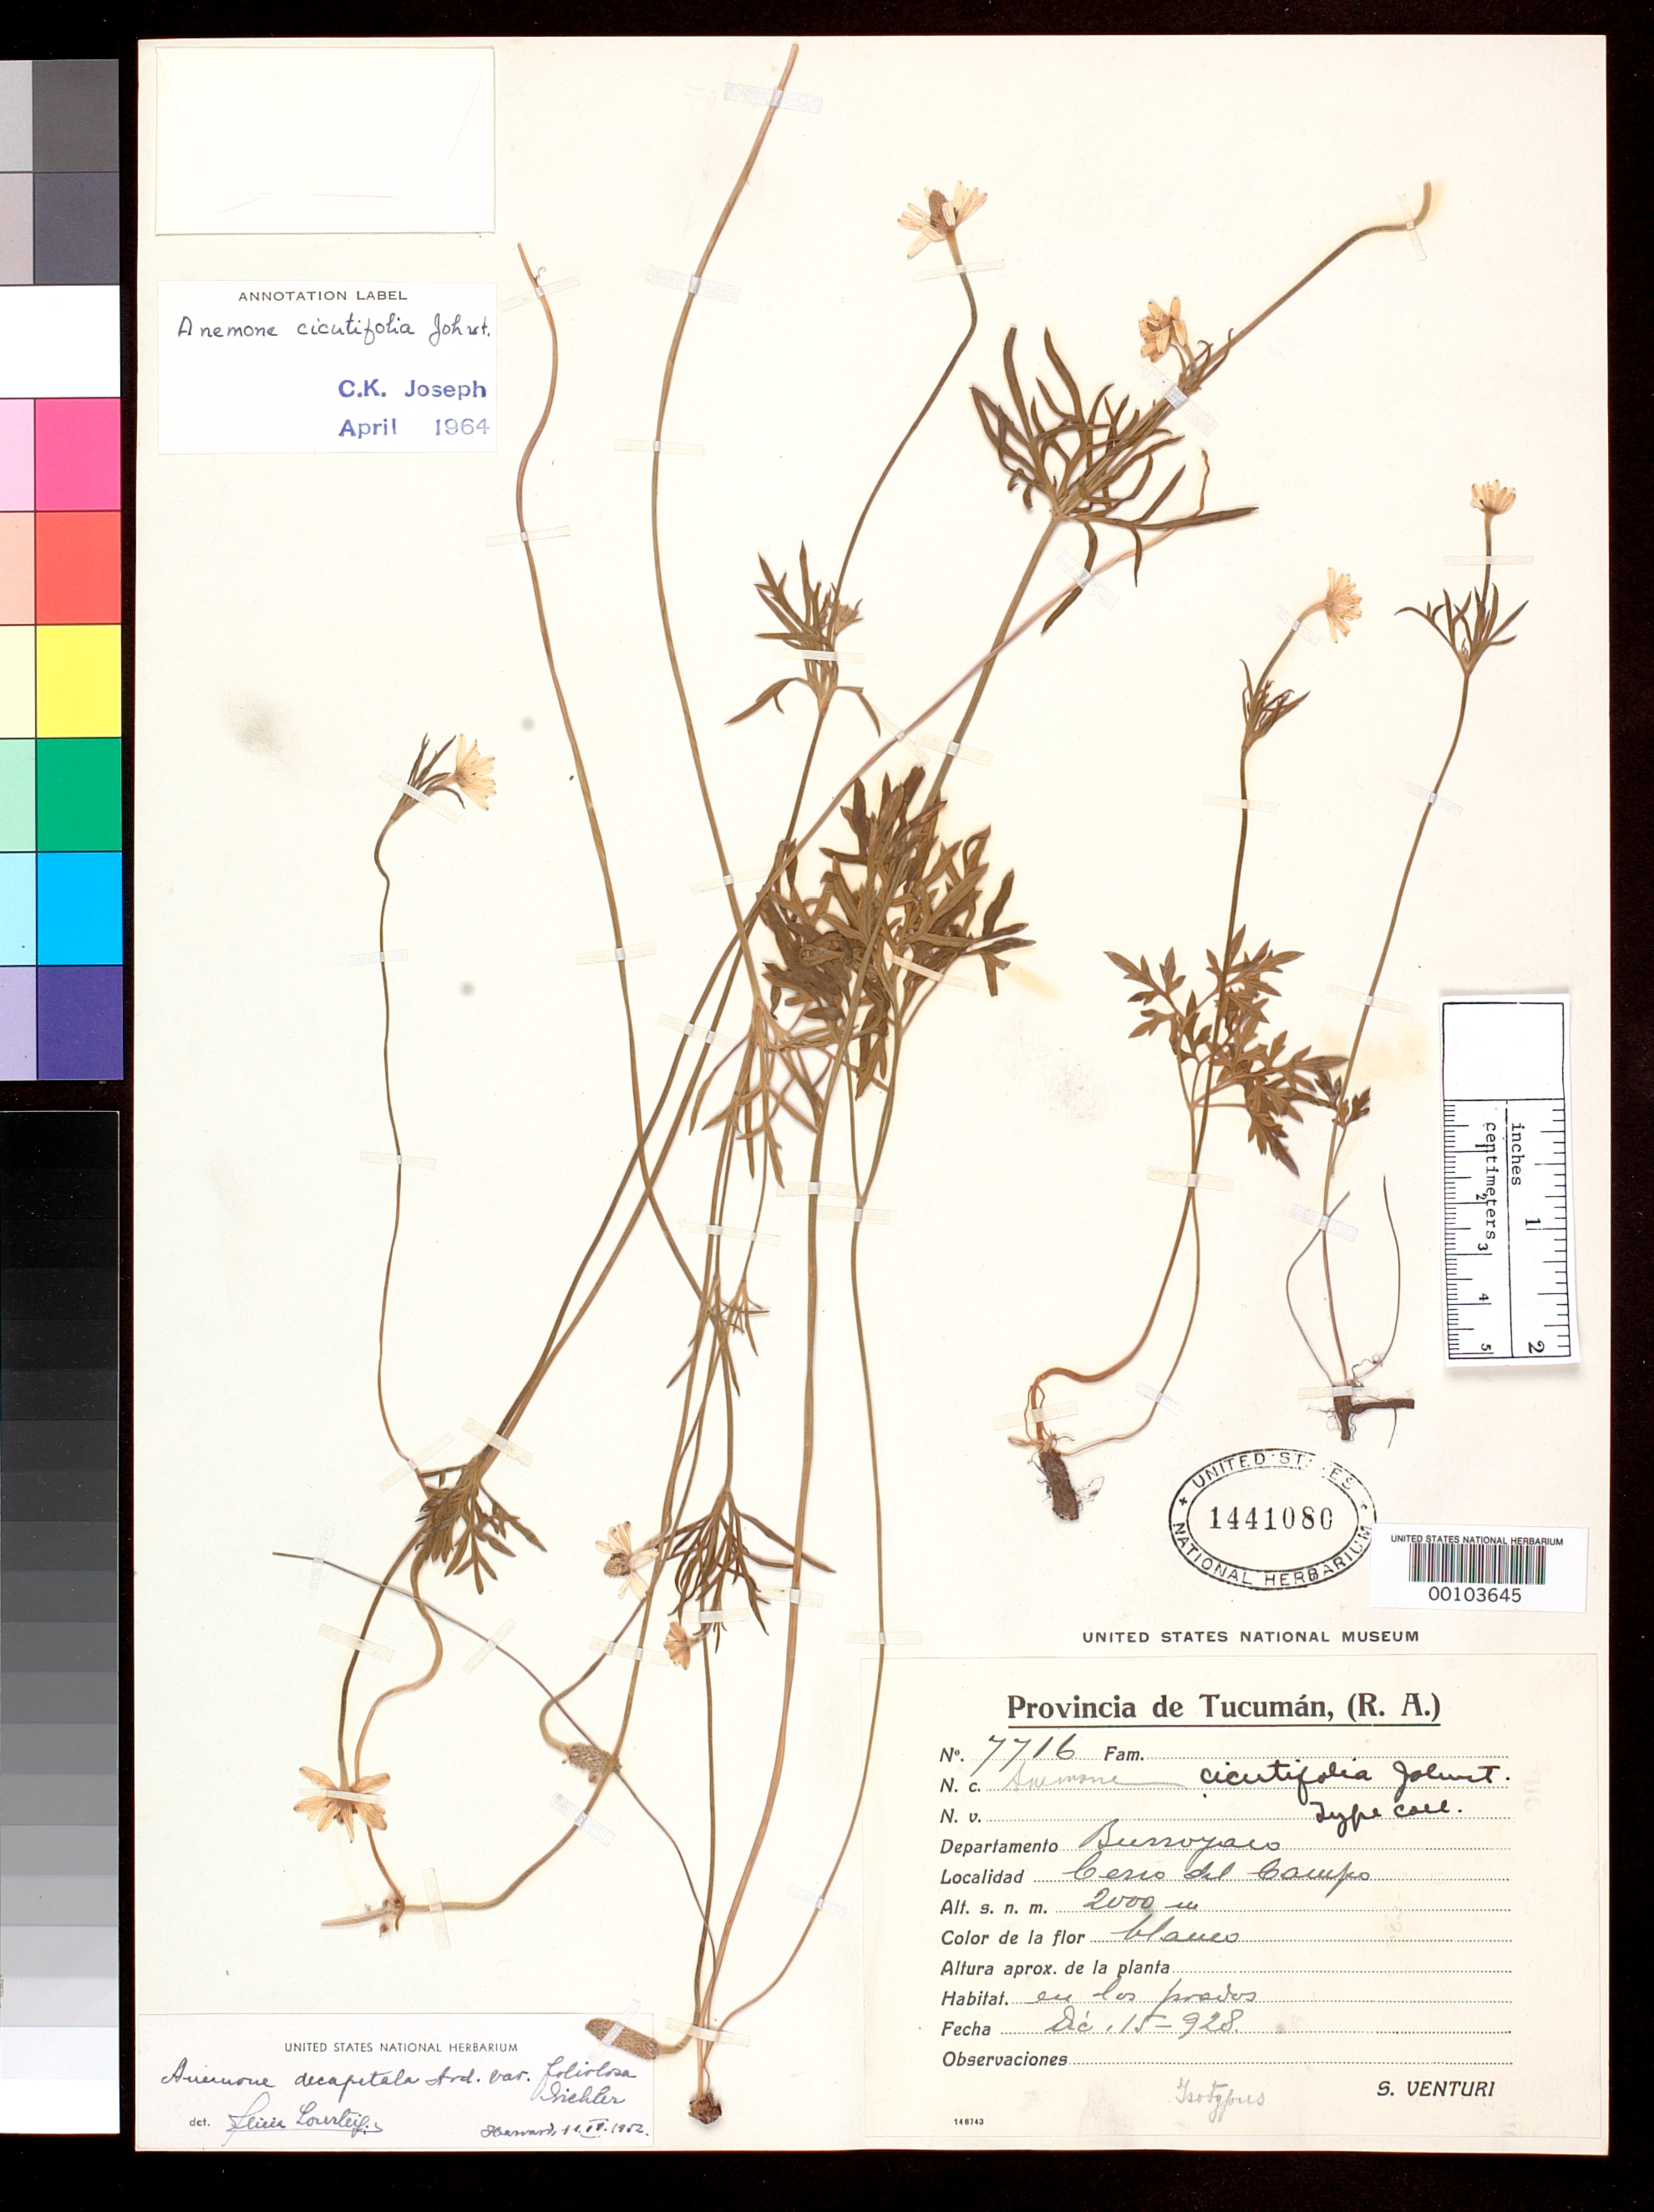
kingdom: Plantae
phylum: Tracheophyta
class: Magnoliopsida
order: Ranunculales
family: Ranunculaceae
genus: Anemone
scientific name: Anemone cicutifolia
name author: I.M. Johnst.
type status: Isotype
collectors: S. Venturi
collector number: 7716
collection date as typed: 15 Dec 1928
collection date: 1928-12-15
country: Argentina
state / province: Tucumán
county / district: Burroyaco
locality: Cerro del Campo.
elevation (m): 2000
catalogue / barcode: US 1441080